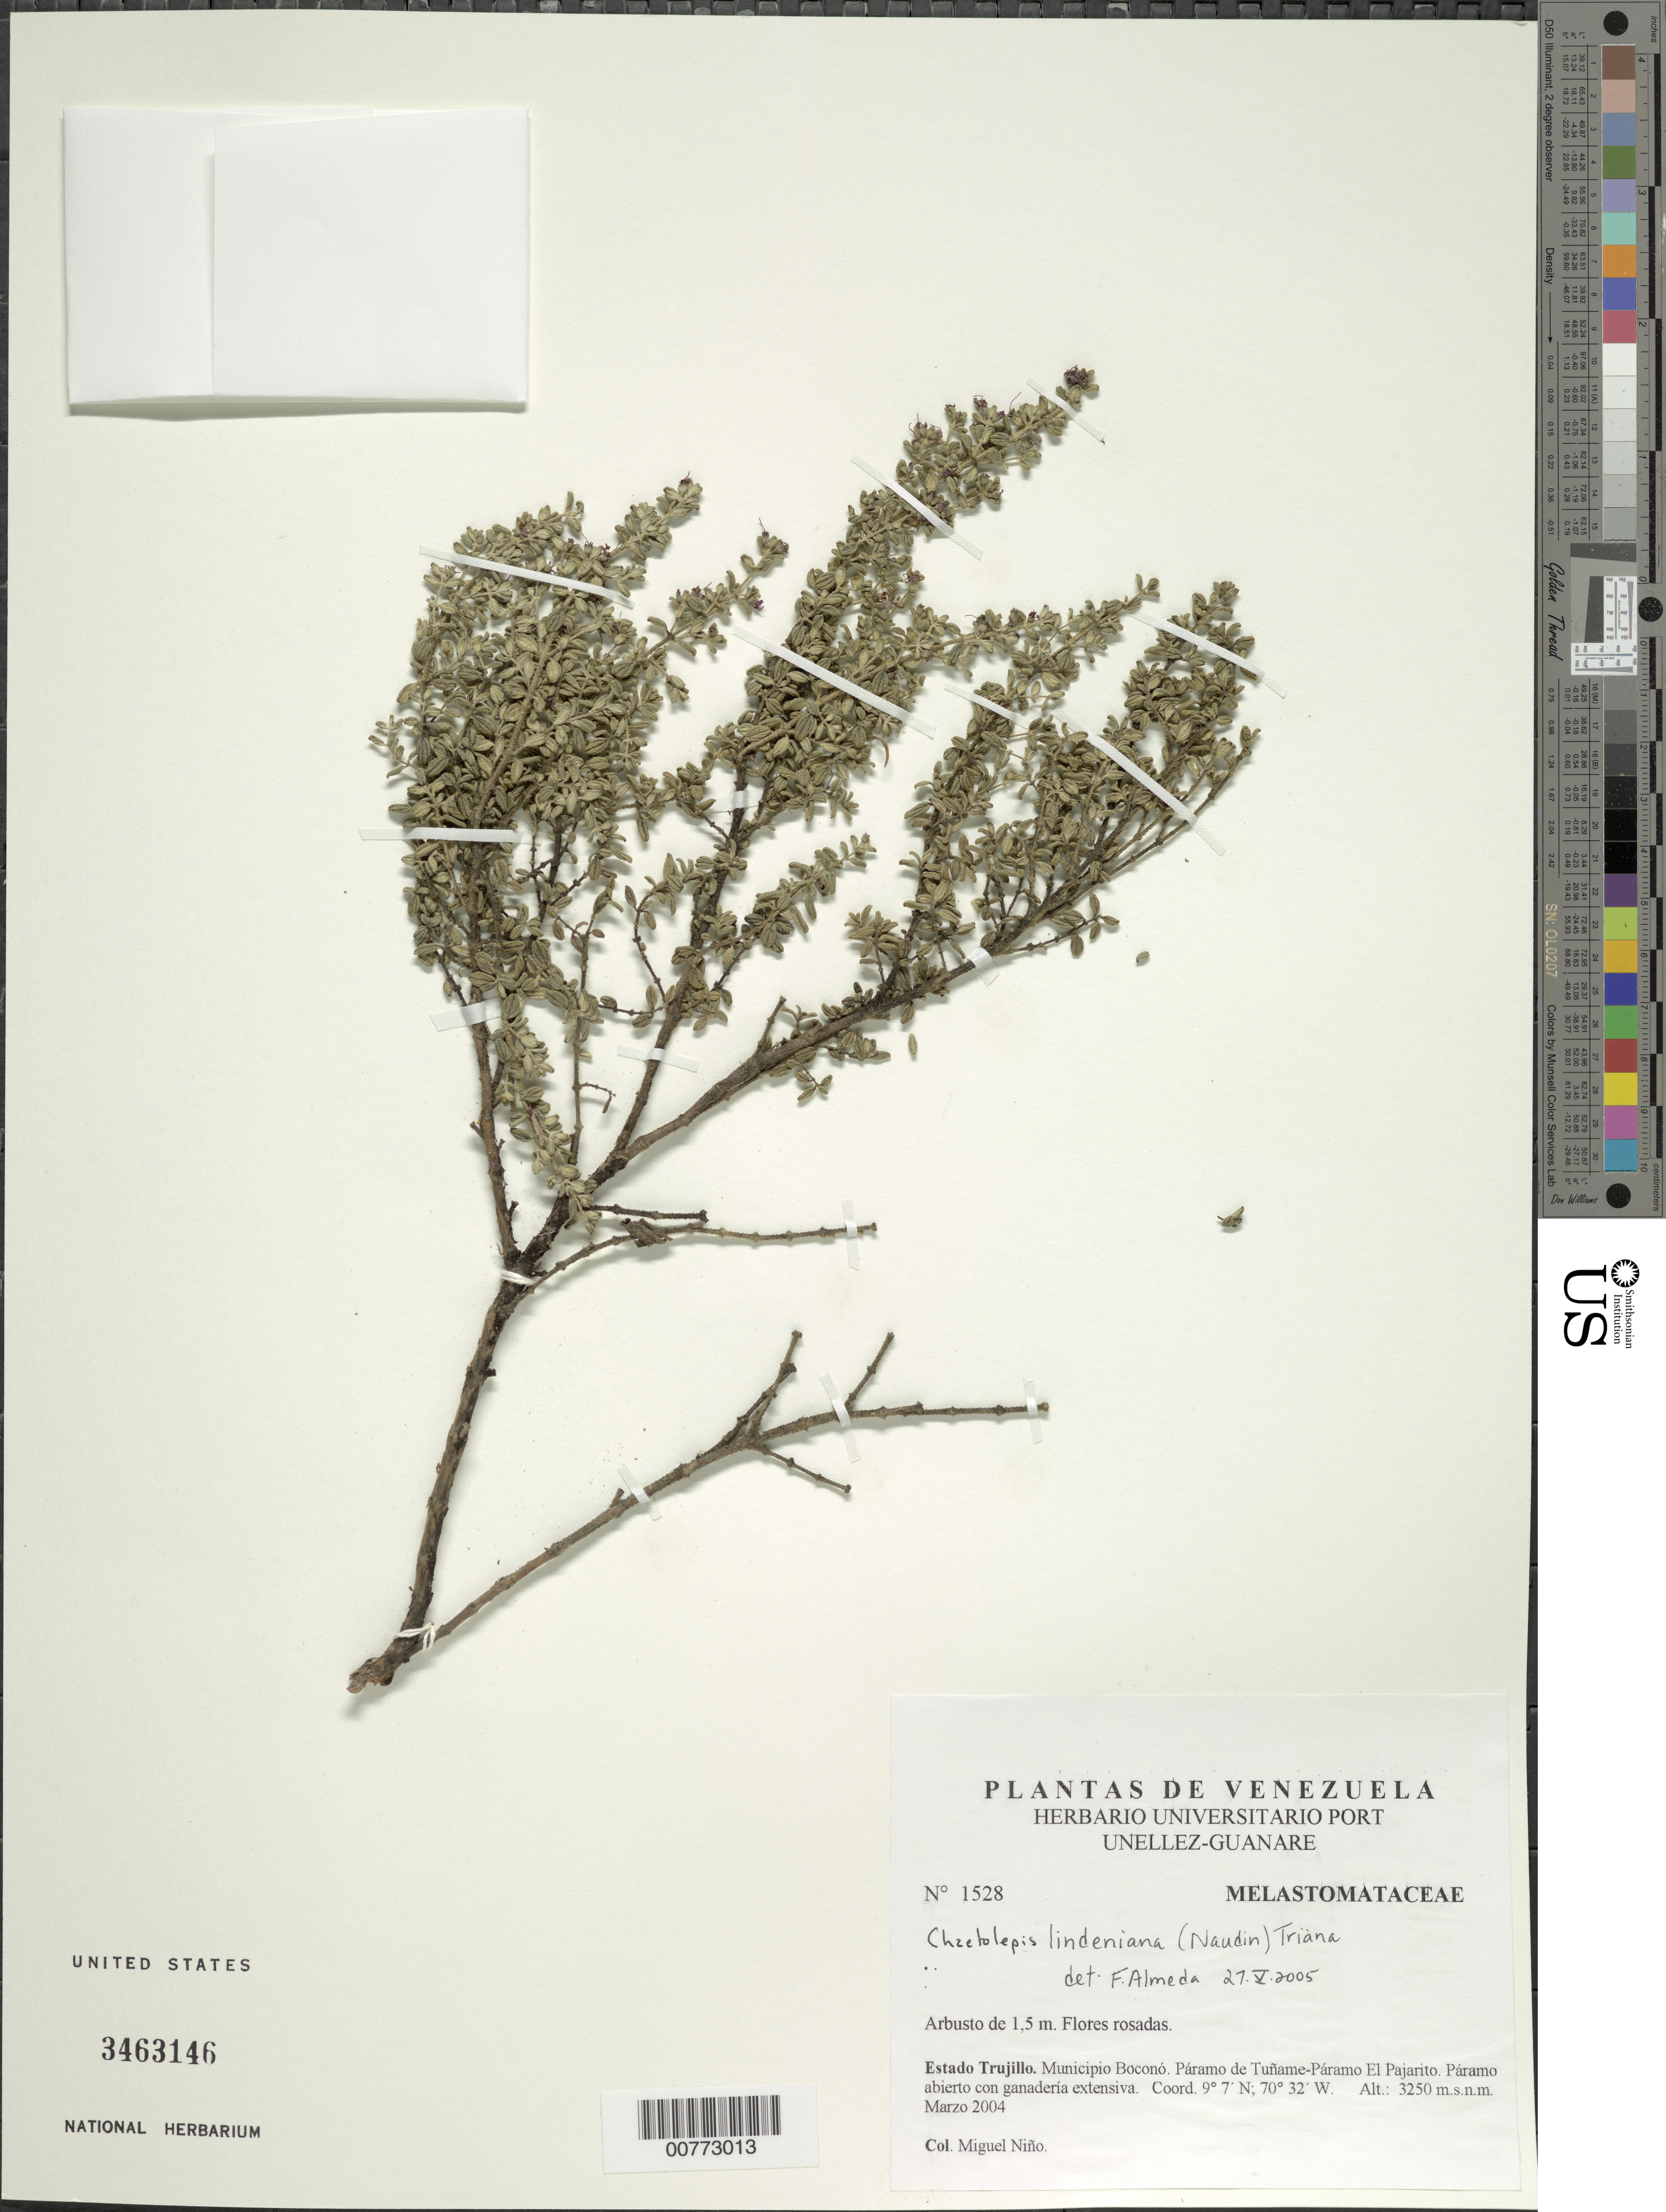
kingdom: Plantae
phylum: Tracheophyta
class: Magnoliopsida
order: Myrtales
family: Melastomataceae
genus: Chaetolepis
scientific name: Chaetolepis lindeniana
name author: (Naudin) Triana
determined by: Almeda, F.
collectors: S. M. Niño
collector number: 1528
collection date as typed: Mar 2004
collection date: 2004-03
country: Venezuela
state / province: Trujillo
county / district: Boconó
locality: Páramo de Tuñame - Páramo El Pajarito.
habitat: Páramo abierto con ganadería extensiva.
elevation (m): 3250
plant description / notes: PORT, US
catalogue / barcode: US 3463146